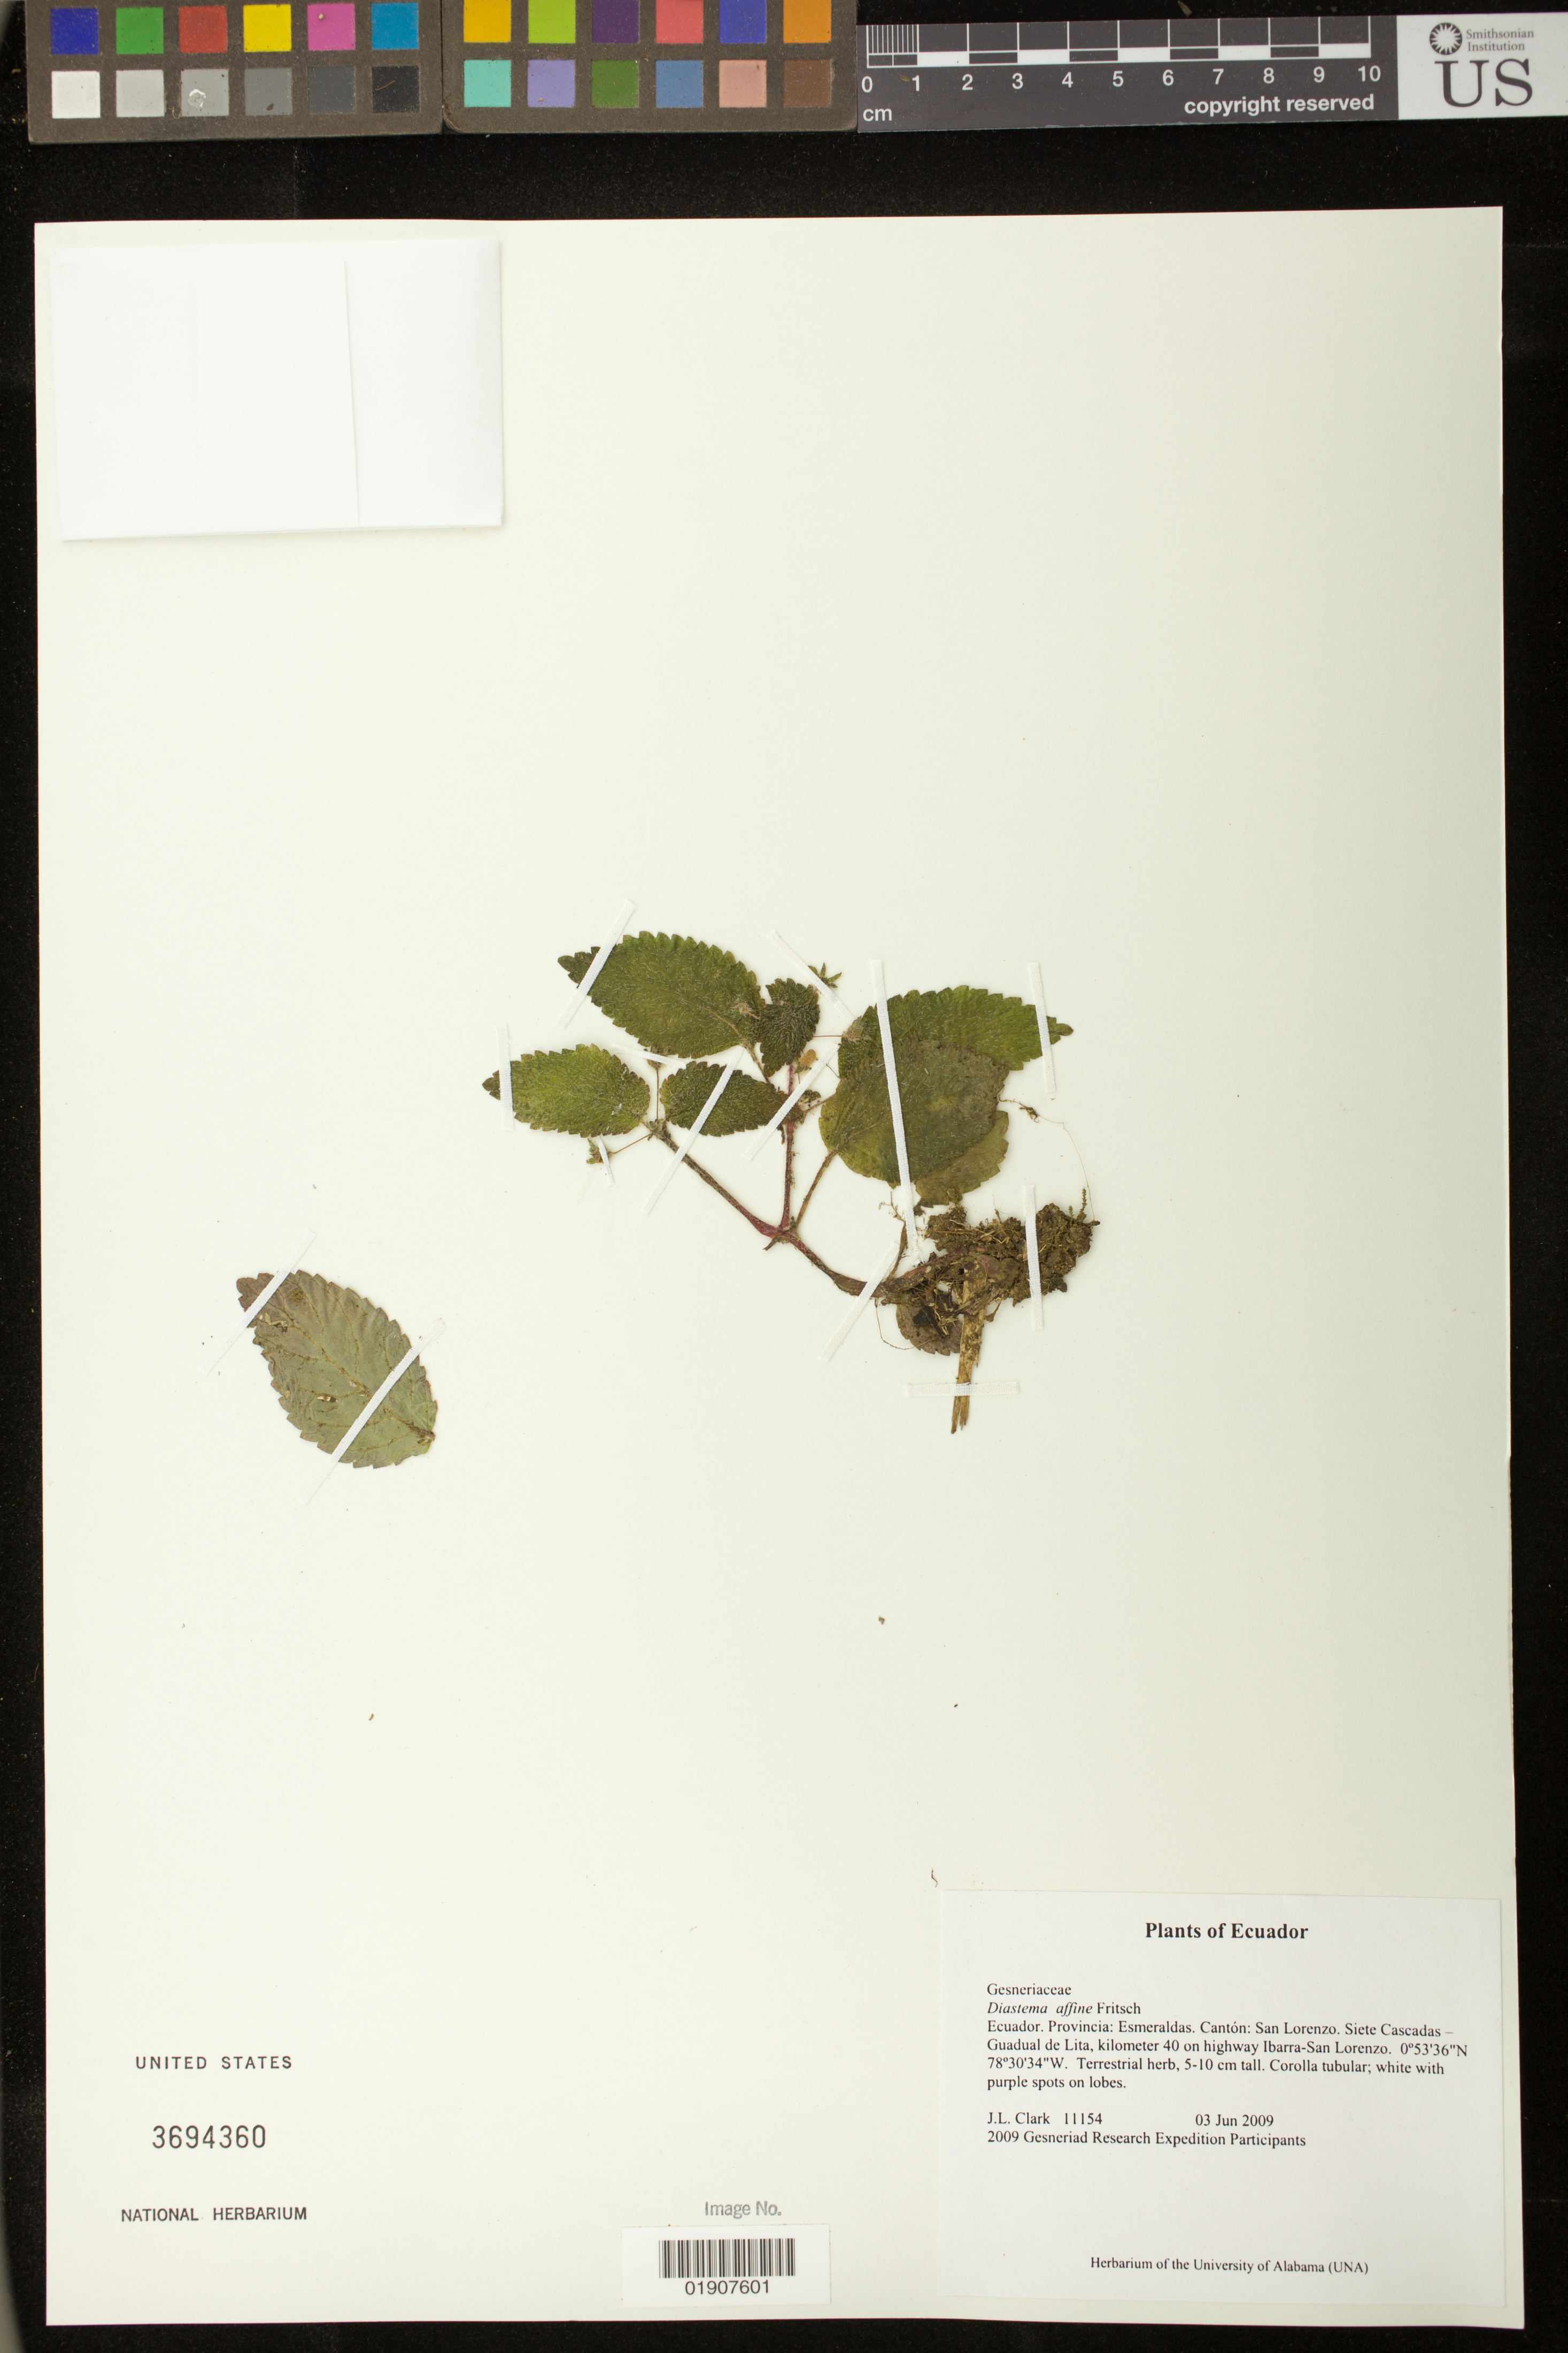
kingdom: Plantae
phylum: Tracheophyta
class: Magnoliopsida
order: Lamiales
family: Gesneriaceae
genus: Diastema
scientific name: Diastema affine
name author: Fritsch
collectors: J. L. Clark & 2009 Gesneriad Research Expedition Participants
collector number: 11154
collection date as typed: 03 Jun 2009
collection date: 2009-06-03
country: Ecuador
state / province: Esmeraldas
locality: Provincia: Esmeraldas. Cantón: San Lorenzo. Siete Cascadas - Guadual de Lita, kilometer 40 on highway Ibarra-San Lorenzo.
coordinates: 0 53 36 N, 78 30 34 W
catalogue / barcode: US 3694360